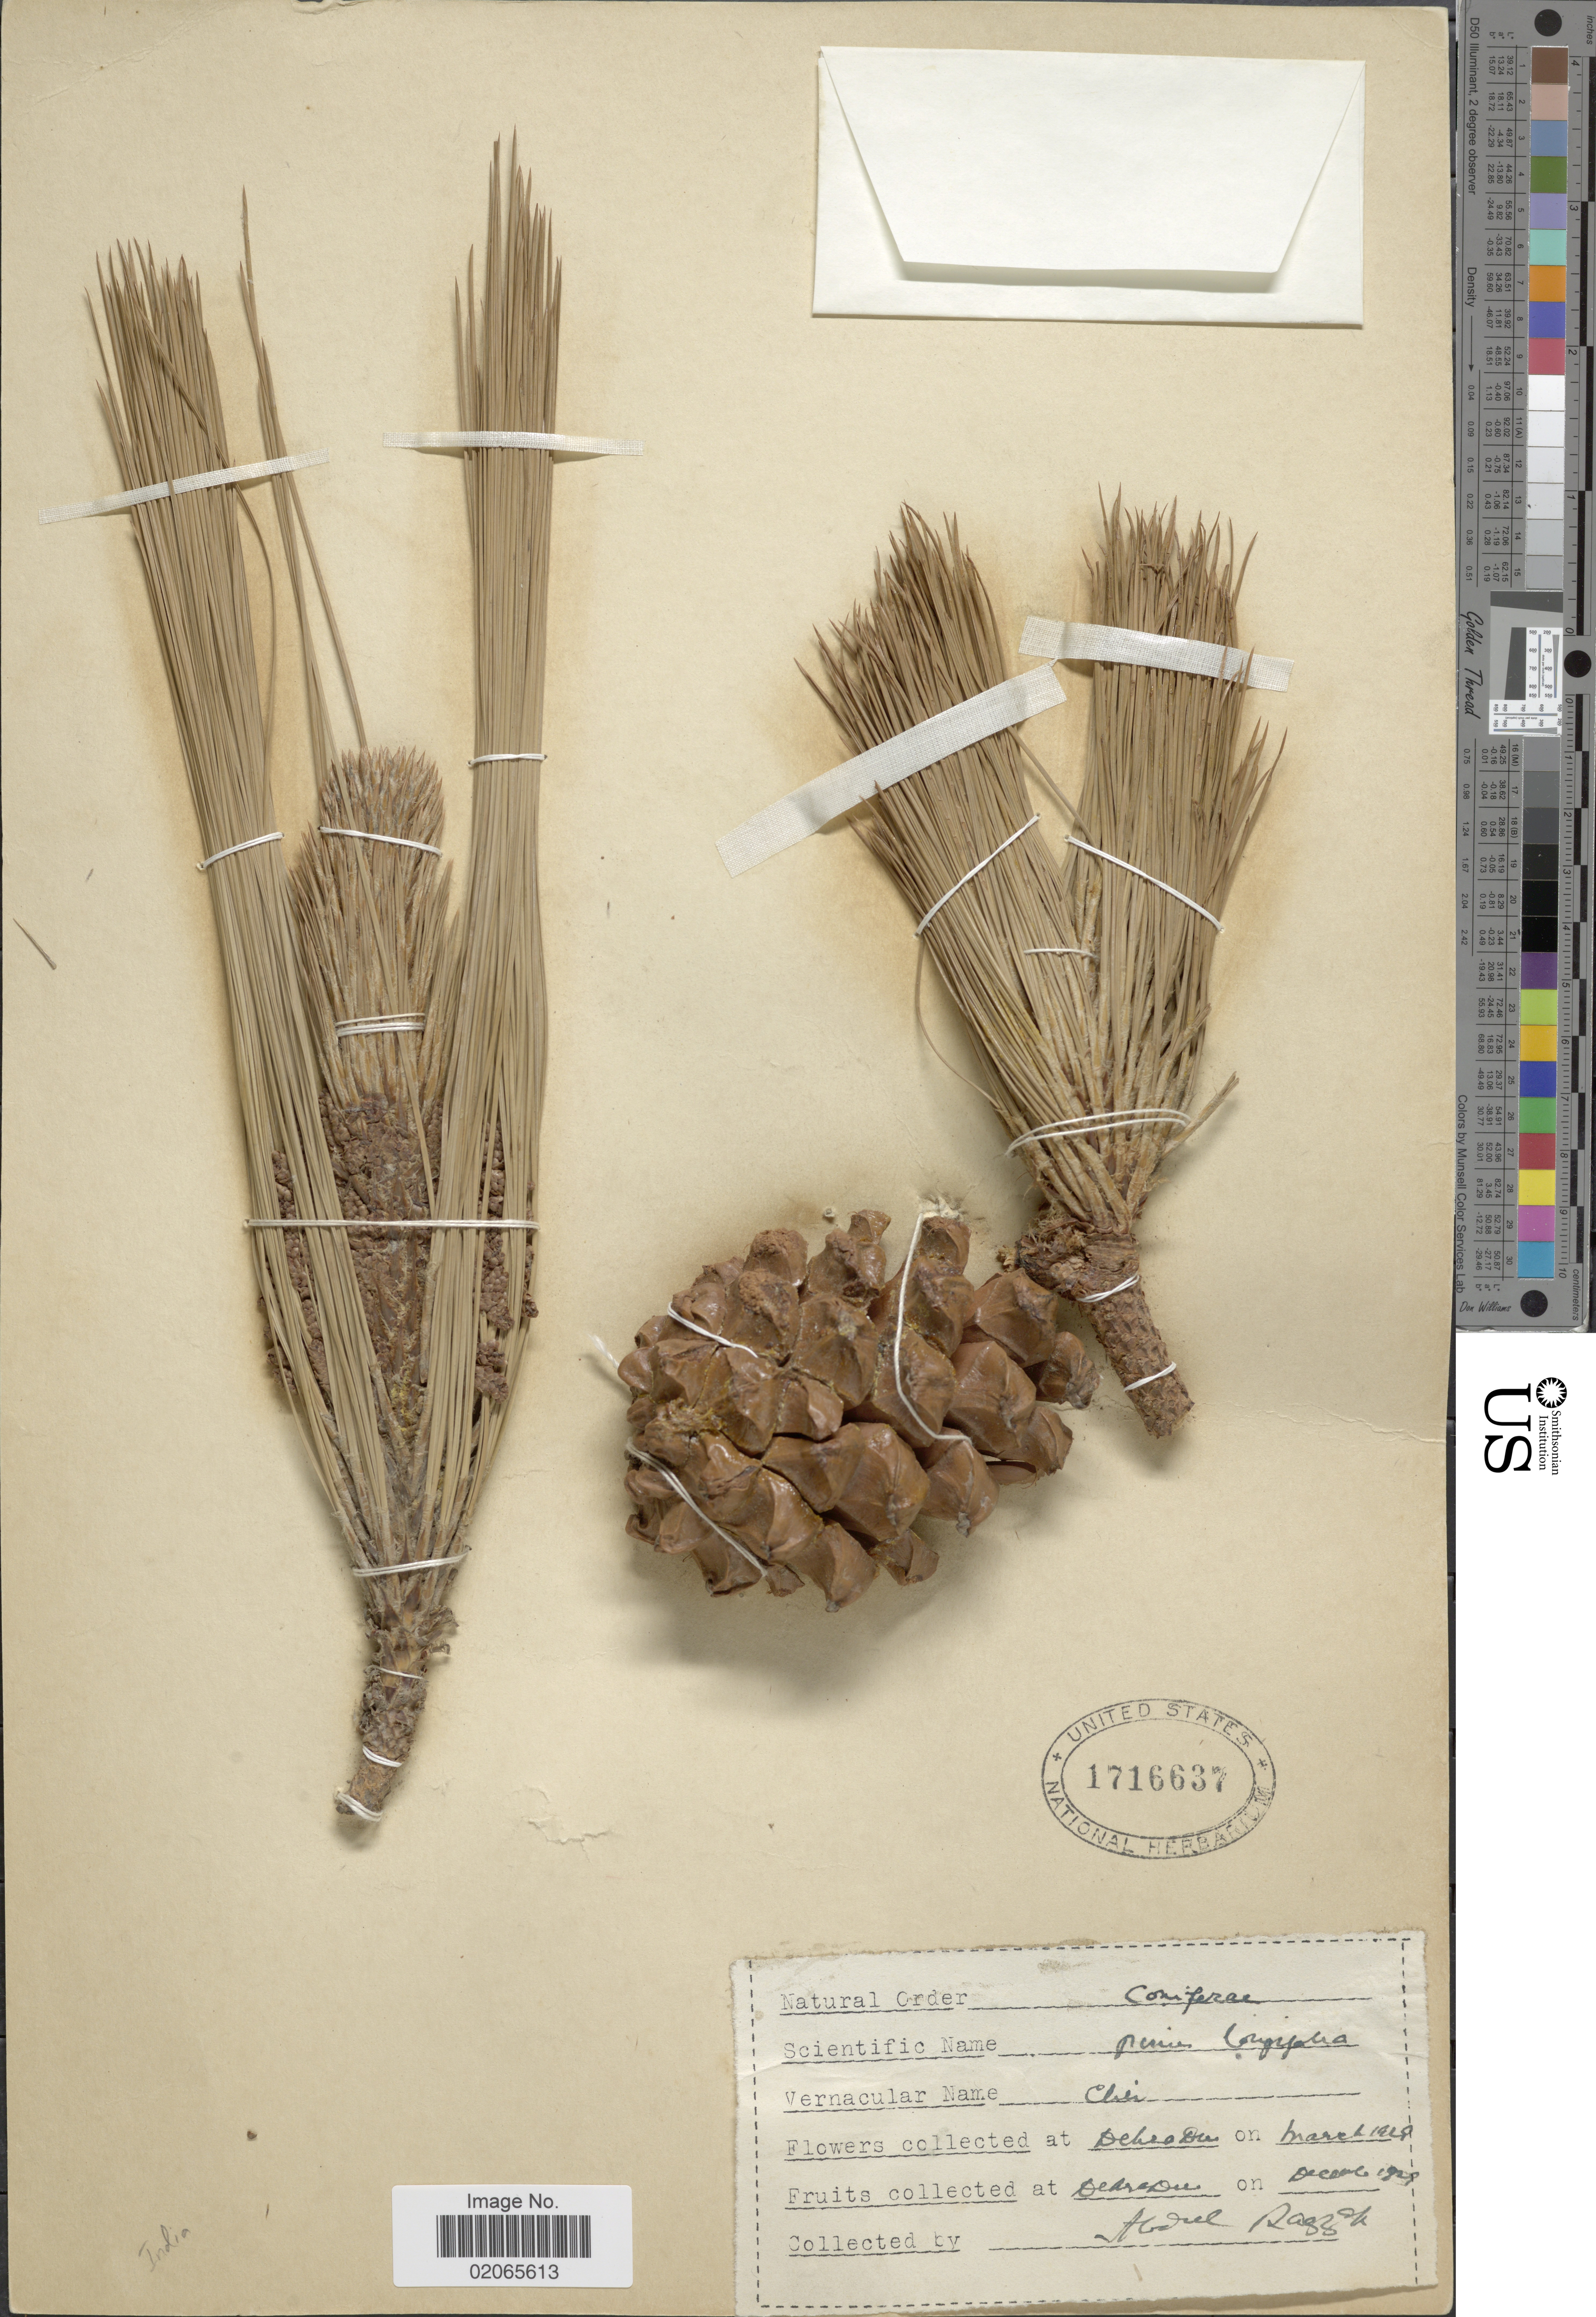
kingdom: Plantae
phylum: Tracheophyta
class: Pinopsida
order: Pinales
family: Pinaceae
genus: Pinus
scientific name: Pinus longifolia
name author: Roxb. ex Lamb.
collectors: A. Raggah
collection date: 1929-03/1929-12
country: India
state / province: Uttarakhand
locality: Dehra Dun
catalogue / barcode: US 1716637